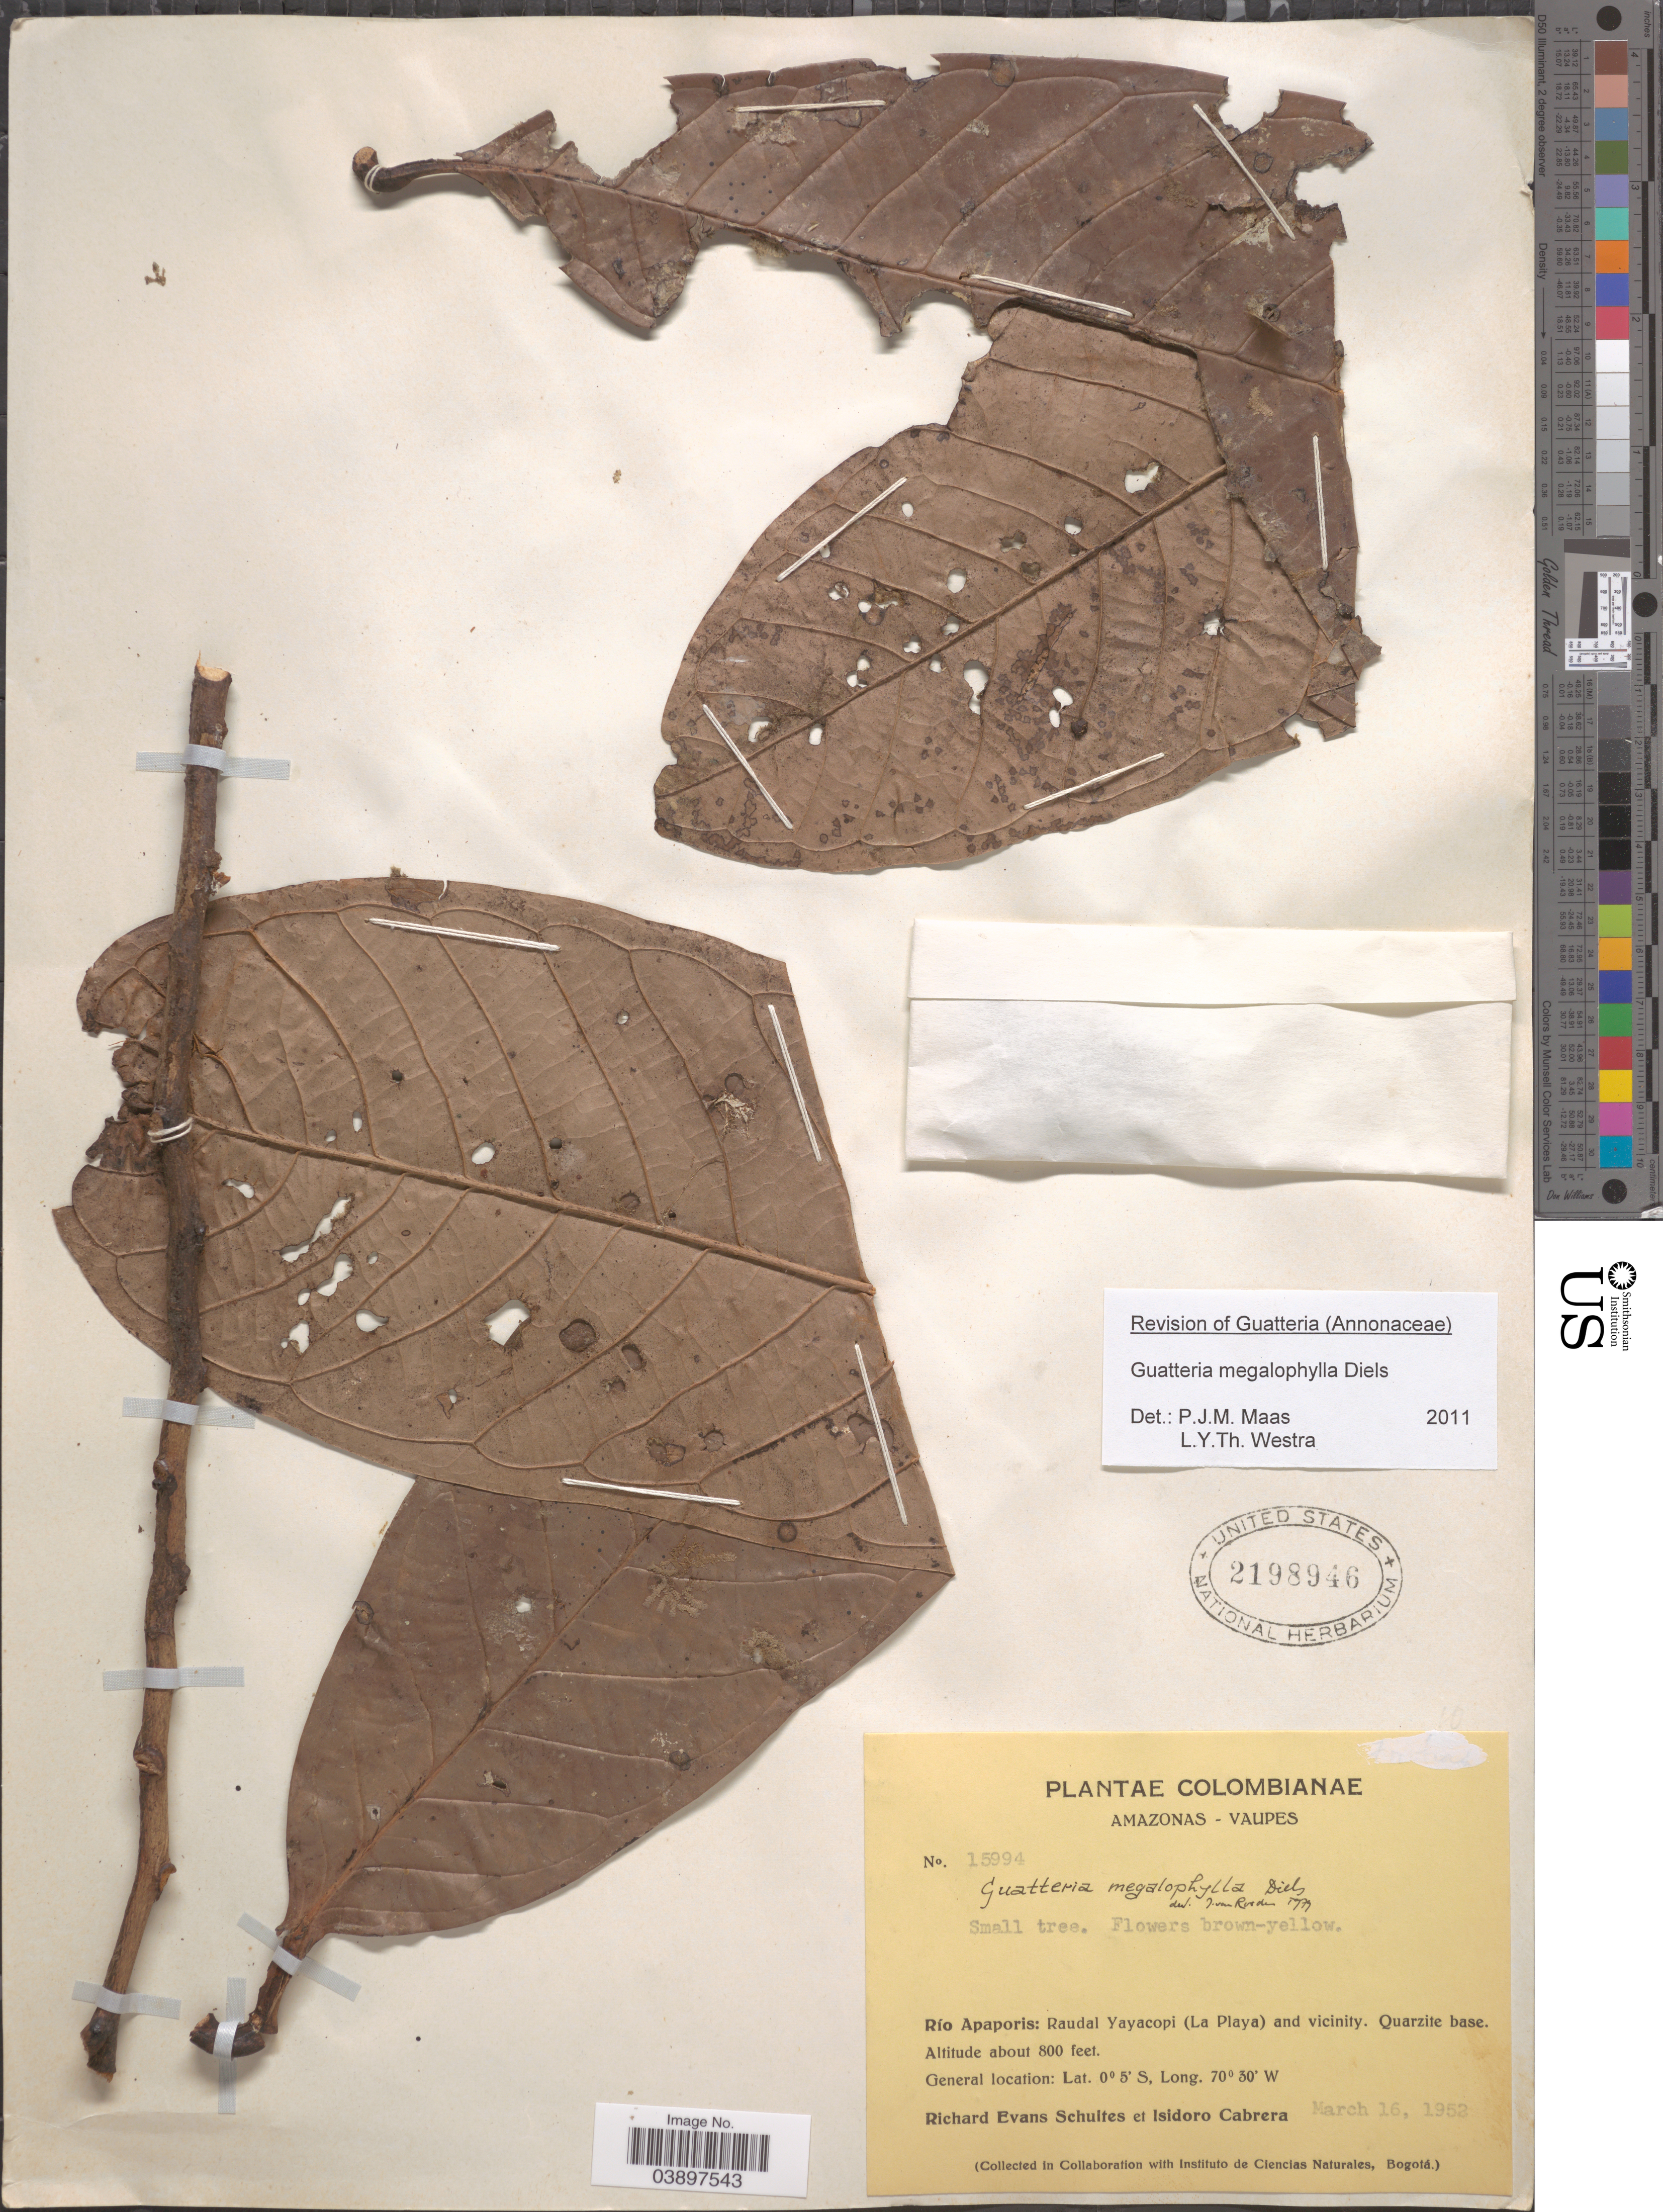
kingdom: Plantae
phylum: Tracheophyta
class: Magnoliopsida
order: Magnoliales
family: Annonaceae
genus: Guatteria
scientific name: Guatteria megalophylla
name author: Diels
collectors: R. E. Schultes & I. Cabrera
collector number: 15994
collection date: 1952-03-16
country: Colombia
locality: Amazonas - Vaupes. Río Apaporis: Raudal Yayacopi (La Playa) and vicinity. Quarzite base.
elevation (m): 244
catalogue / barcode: US 2198946